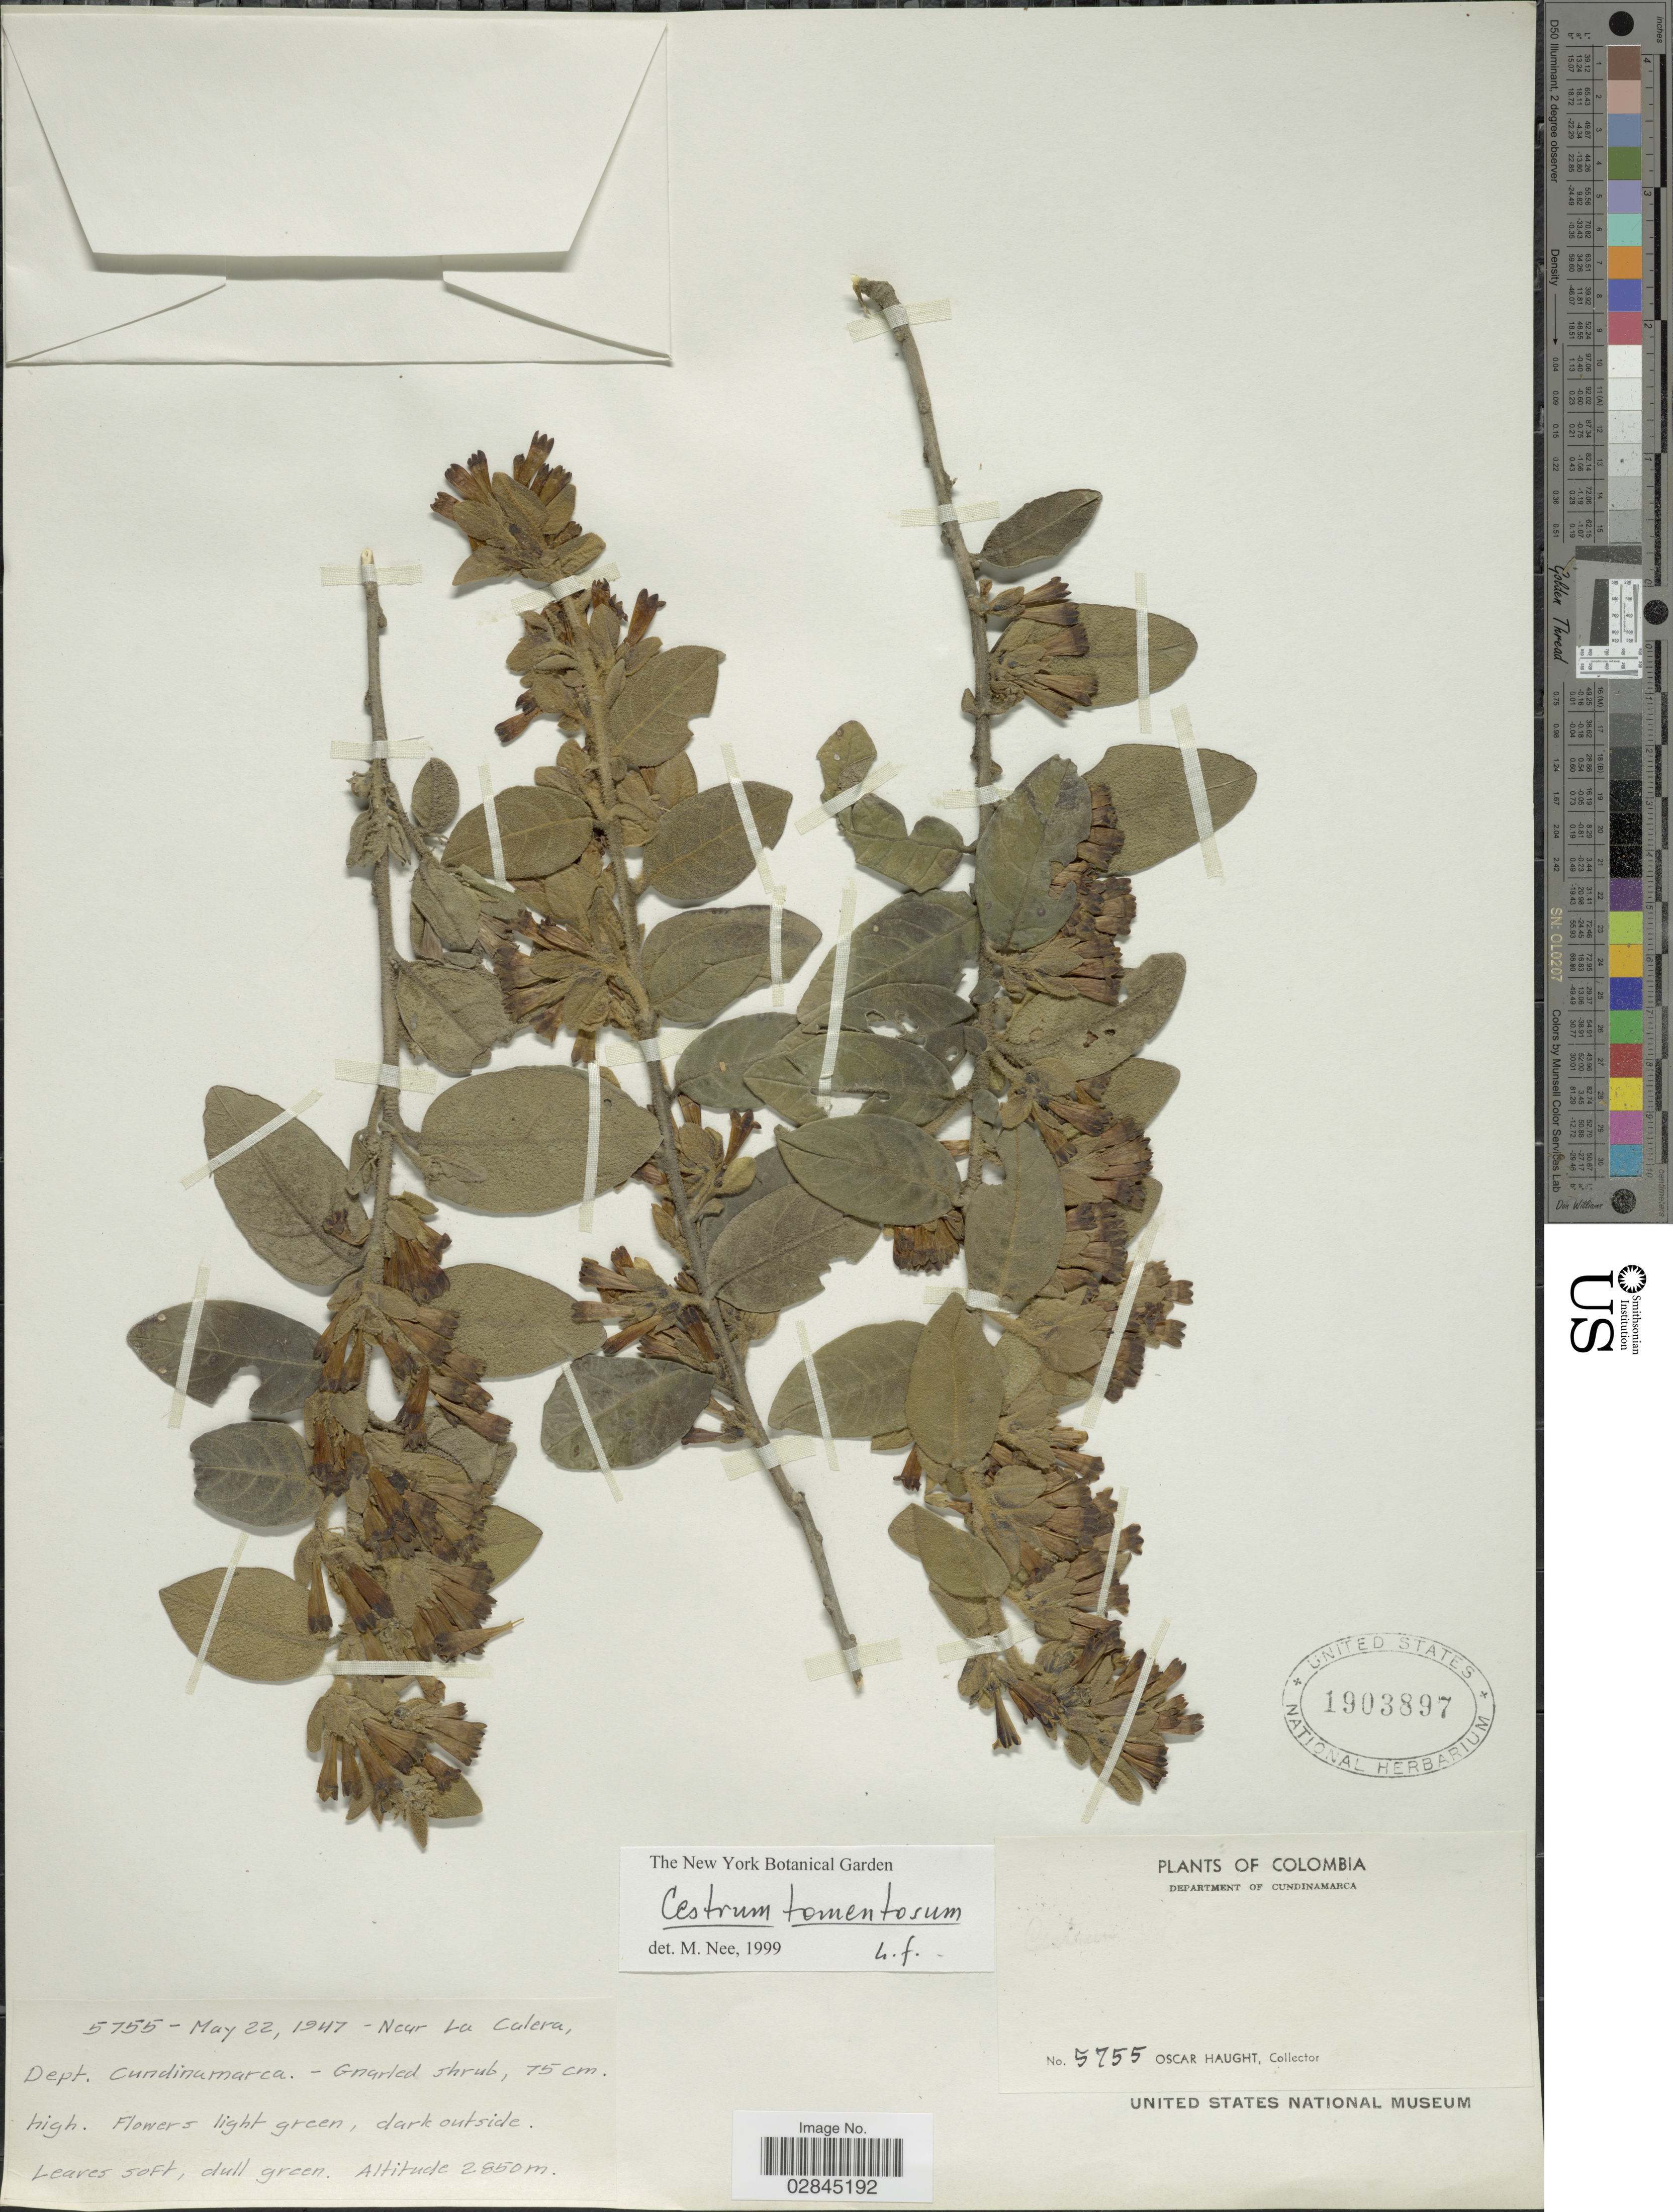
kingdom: Plantae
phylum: Tracheophyta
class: Magnoliopsida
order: Solanales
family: Solanaceae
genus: Cestrum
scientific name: Cestrum tomentosum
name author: L. f.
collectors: O. Haught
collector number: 5755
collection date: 1947-05-22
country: Colombia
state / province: Cundinamarca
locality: Near La Calera, Department of Cundinmarca.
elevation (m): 2850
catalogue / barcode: US 1903897